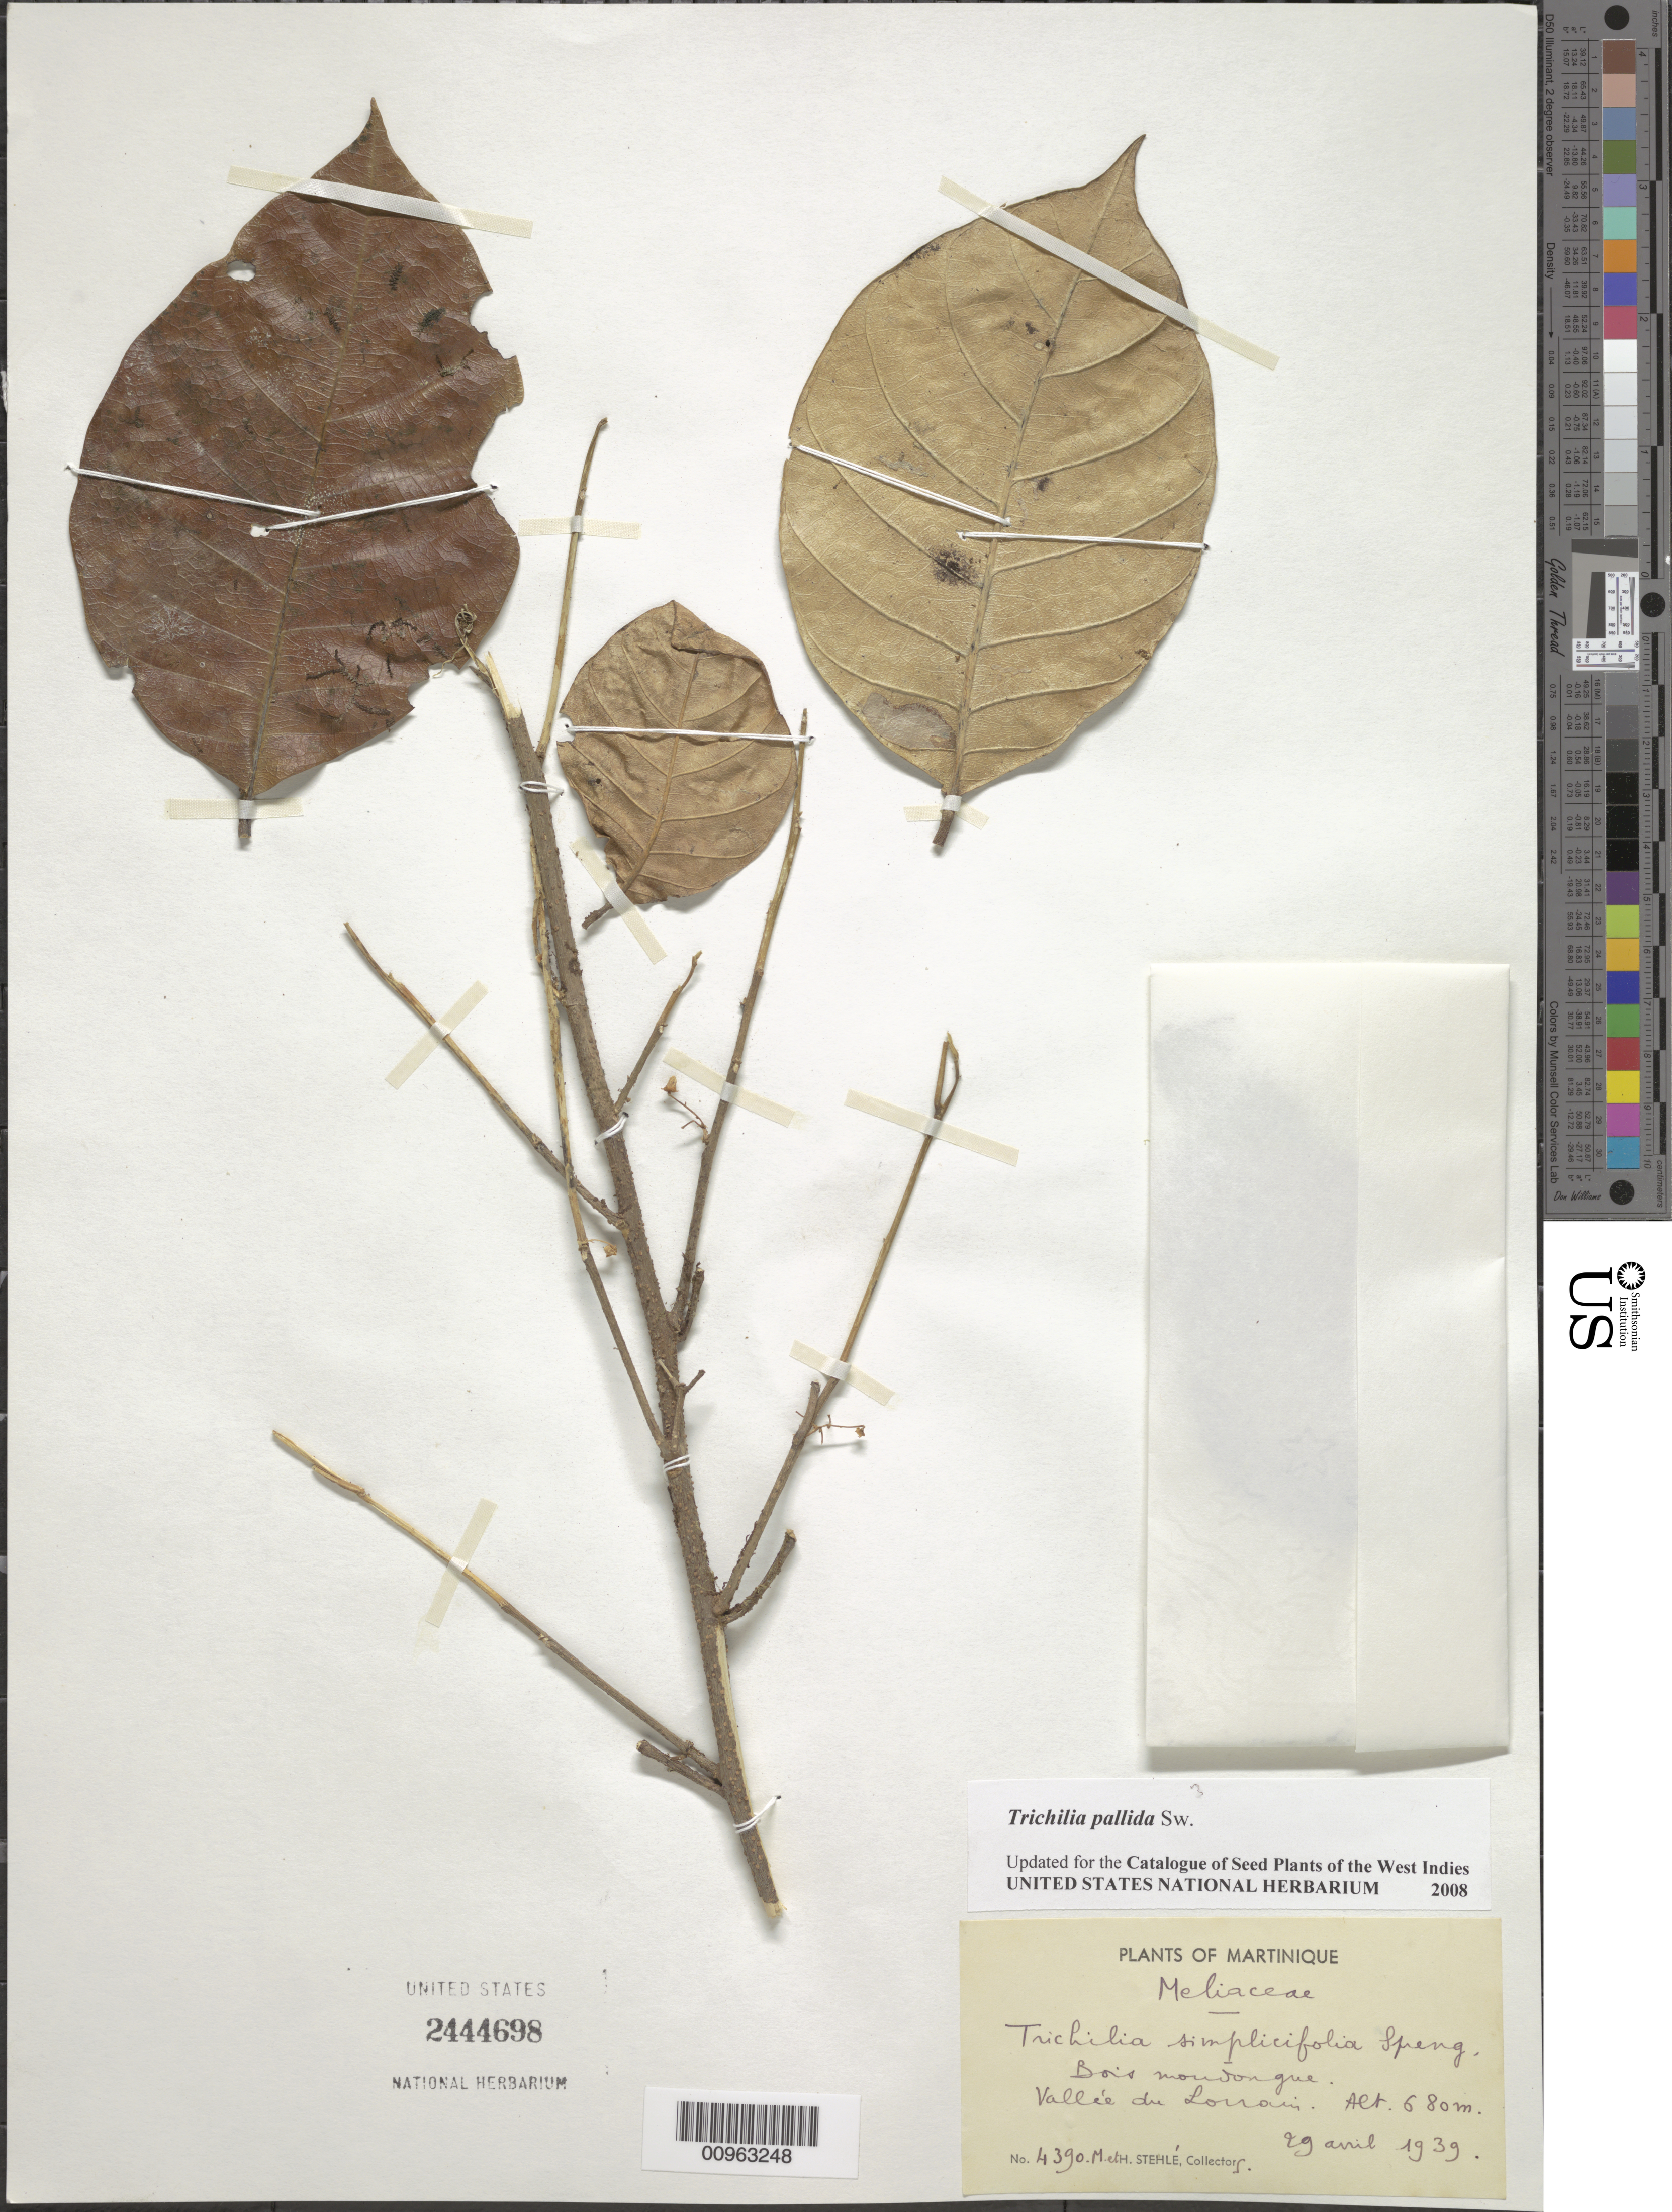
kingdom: Plantae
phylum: Tracheophyta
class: Magnoliopsida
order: Sapindales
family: Meliaceae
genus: Trichilia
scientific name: Trichilia pallida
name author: Sw.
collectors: H. Stehlé & M. Stehlé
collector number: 4390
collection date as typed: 29 Apr 1939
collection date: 1939-04-29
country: Martinique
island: Martinique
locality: Valleé du Lorrain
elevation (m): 680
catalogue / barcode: US 2444698